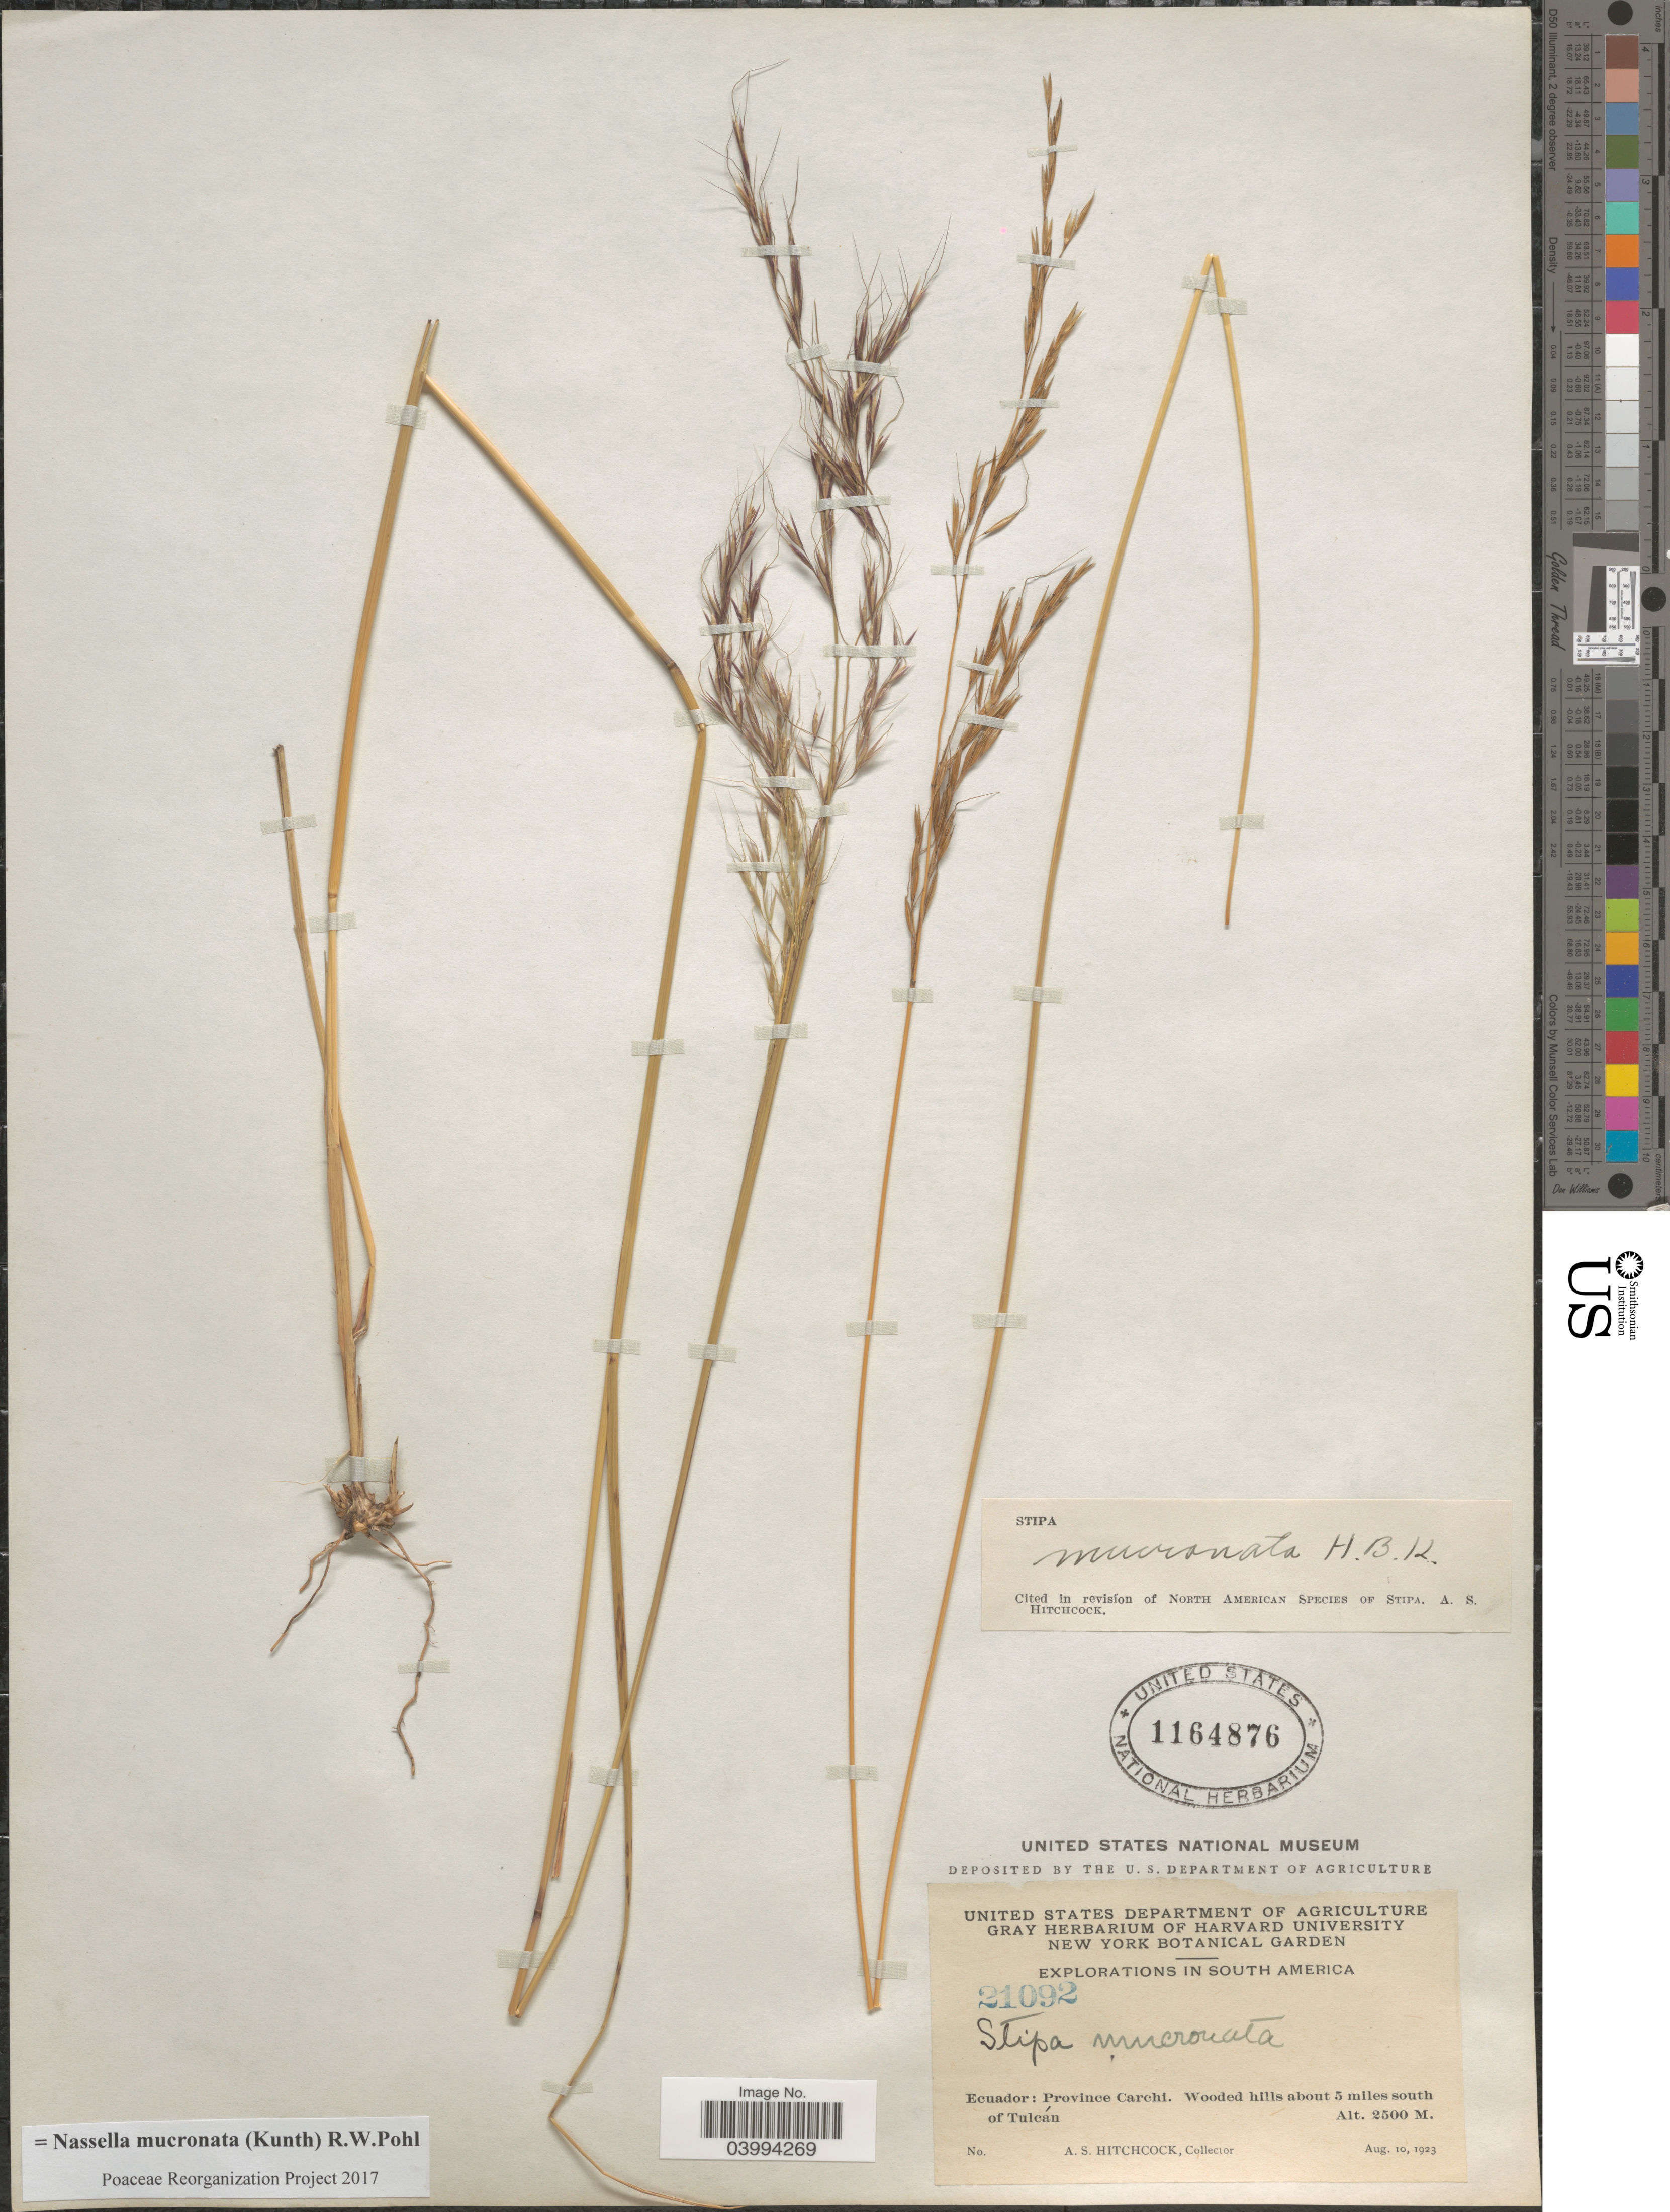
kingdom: Plantae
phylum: Tracheophyta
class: Liliopsida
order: Poales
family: Poaceae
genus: Nassella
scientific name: Nassella mucronata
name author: (Kunth) R.W. Pohl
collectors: A. S. Hitchcock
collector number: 21092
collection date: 1923-08-10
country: Ecuador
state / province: Carchi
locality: Wooded hills about 5 miles south of Tulcán.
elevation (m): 2500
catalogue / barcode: US 1164876